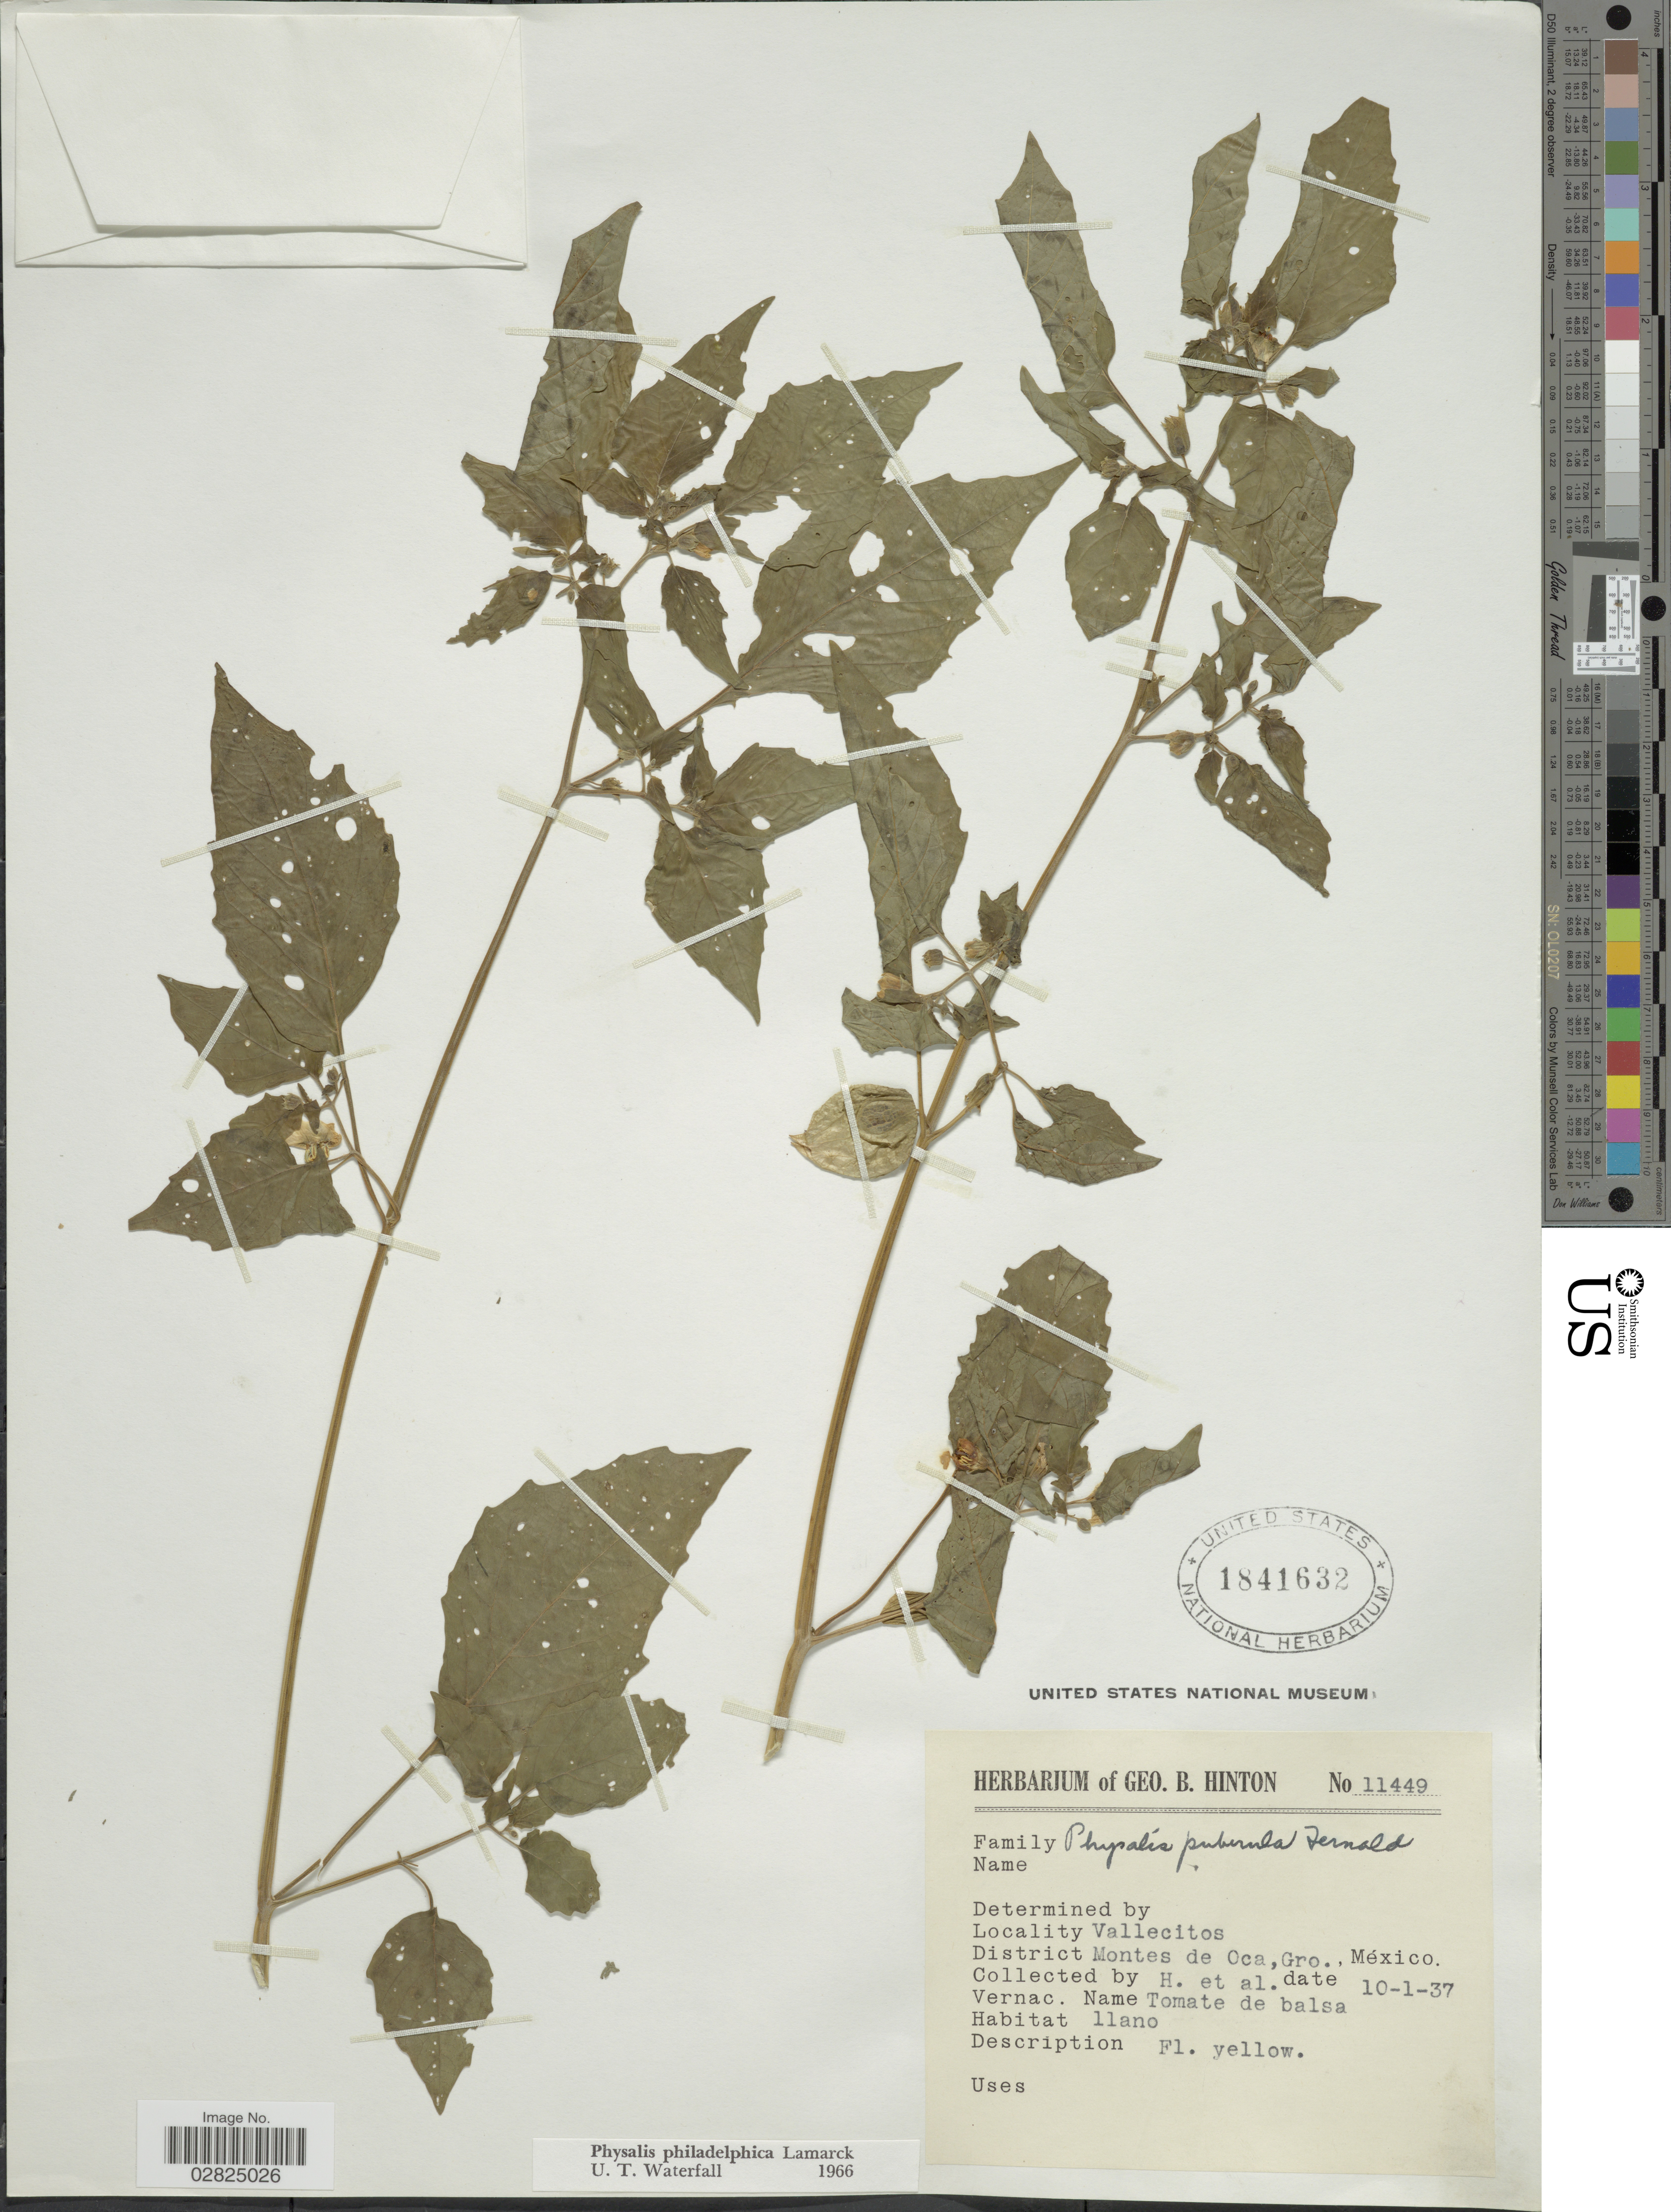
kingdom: Plantae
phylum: Tracheophyta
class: Magnoliopsida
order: Solanales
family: Solanaceae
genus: Physalis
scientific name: Physalis philadelphica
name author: Lam.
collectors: G. B. Hinton & et al.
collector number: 11449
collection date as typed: Transcribed d/m/y: 10/1/37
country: Mexico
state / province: Guerrero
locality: Vallecitos. District Montes de Oca.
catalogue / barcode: US 1841632